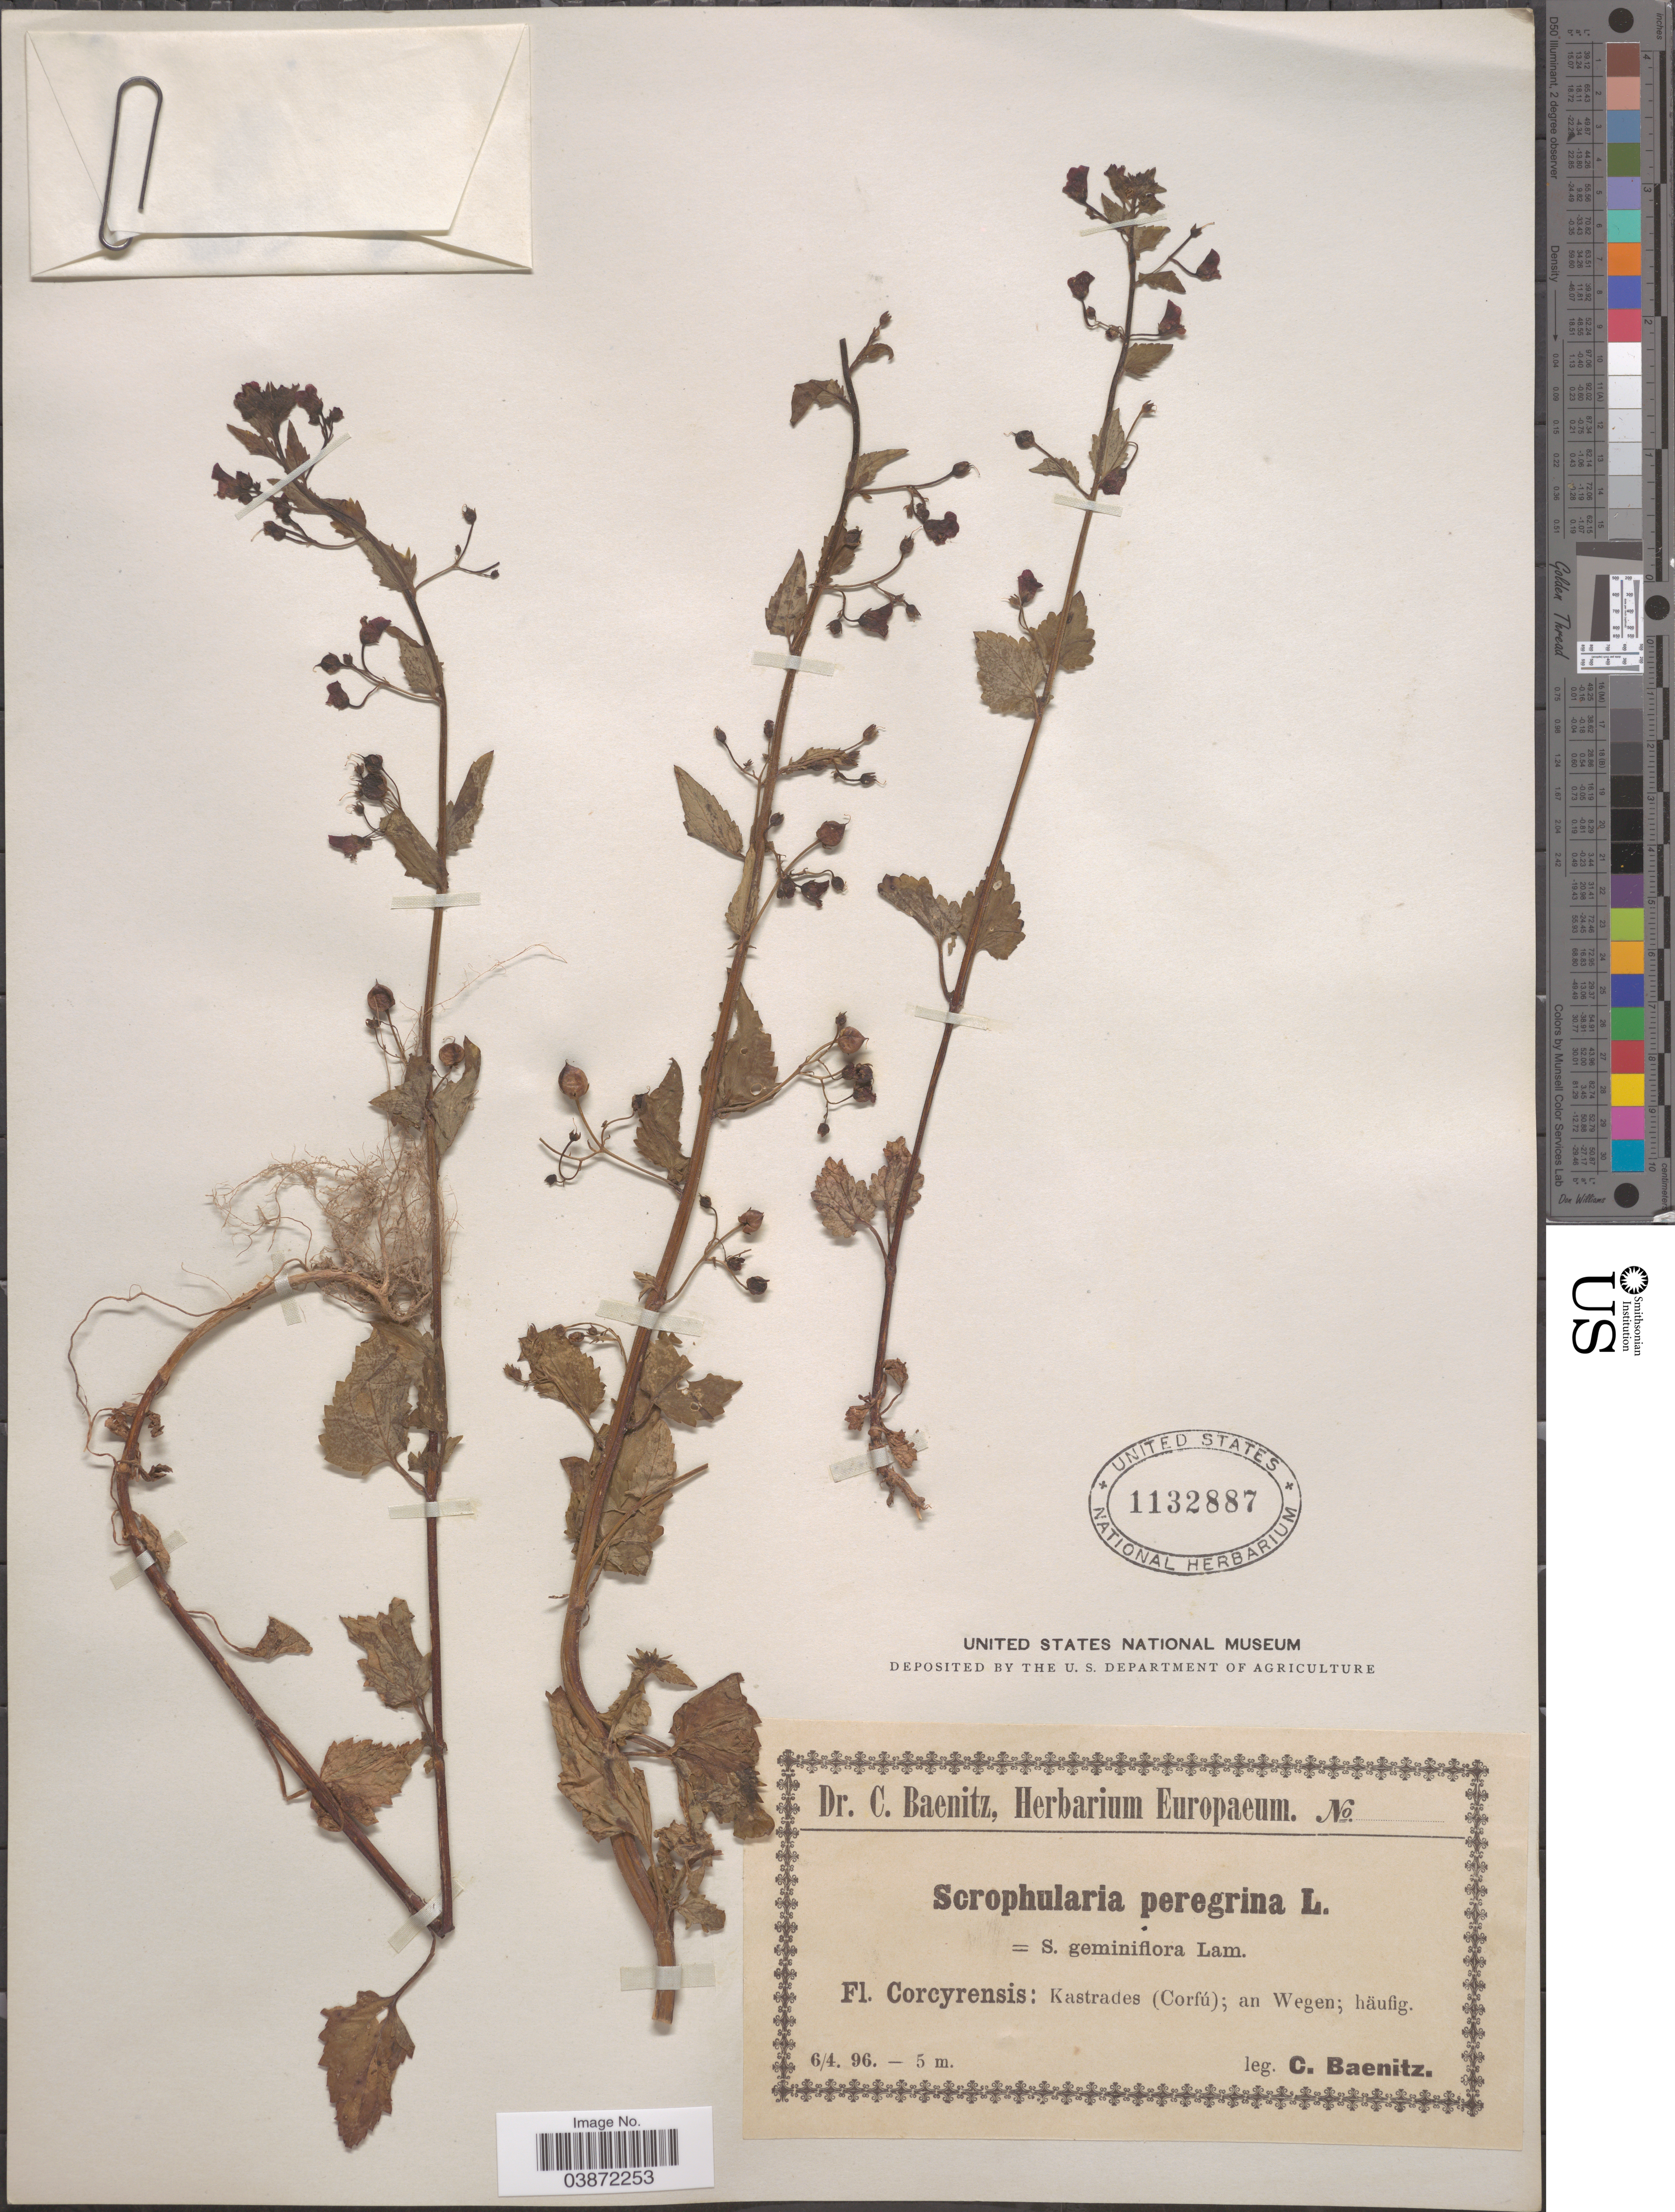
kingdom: Plantae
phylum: Tracheophyta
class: Magnoliopsida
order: Lamiales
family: Scrophulariaceae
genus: Scrophularia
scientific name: Scrophularia peregrina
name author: L.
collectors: C. G. Baenitz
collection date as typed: Transcribed d/m/y: 6/4/96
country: Greece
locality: Kastrades (Corfú); an Wegen.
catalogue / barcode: US 1132887